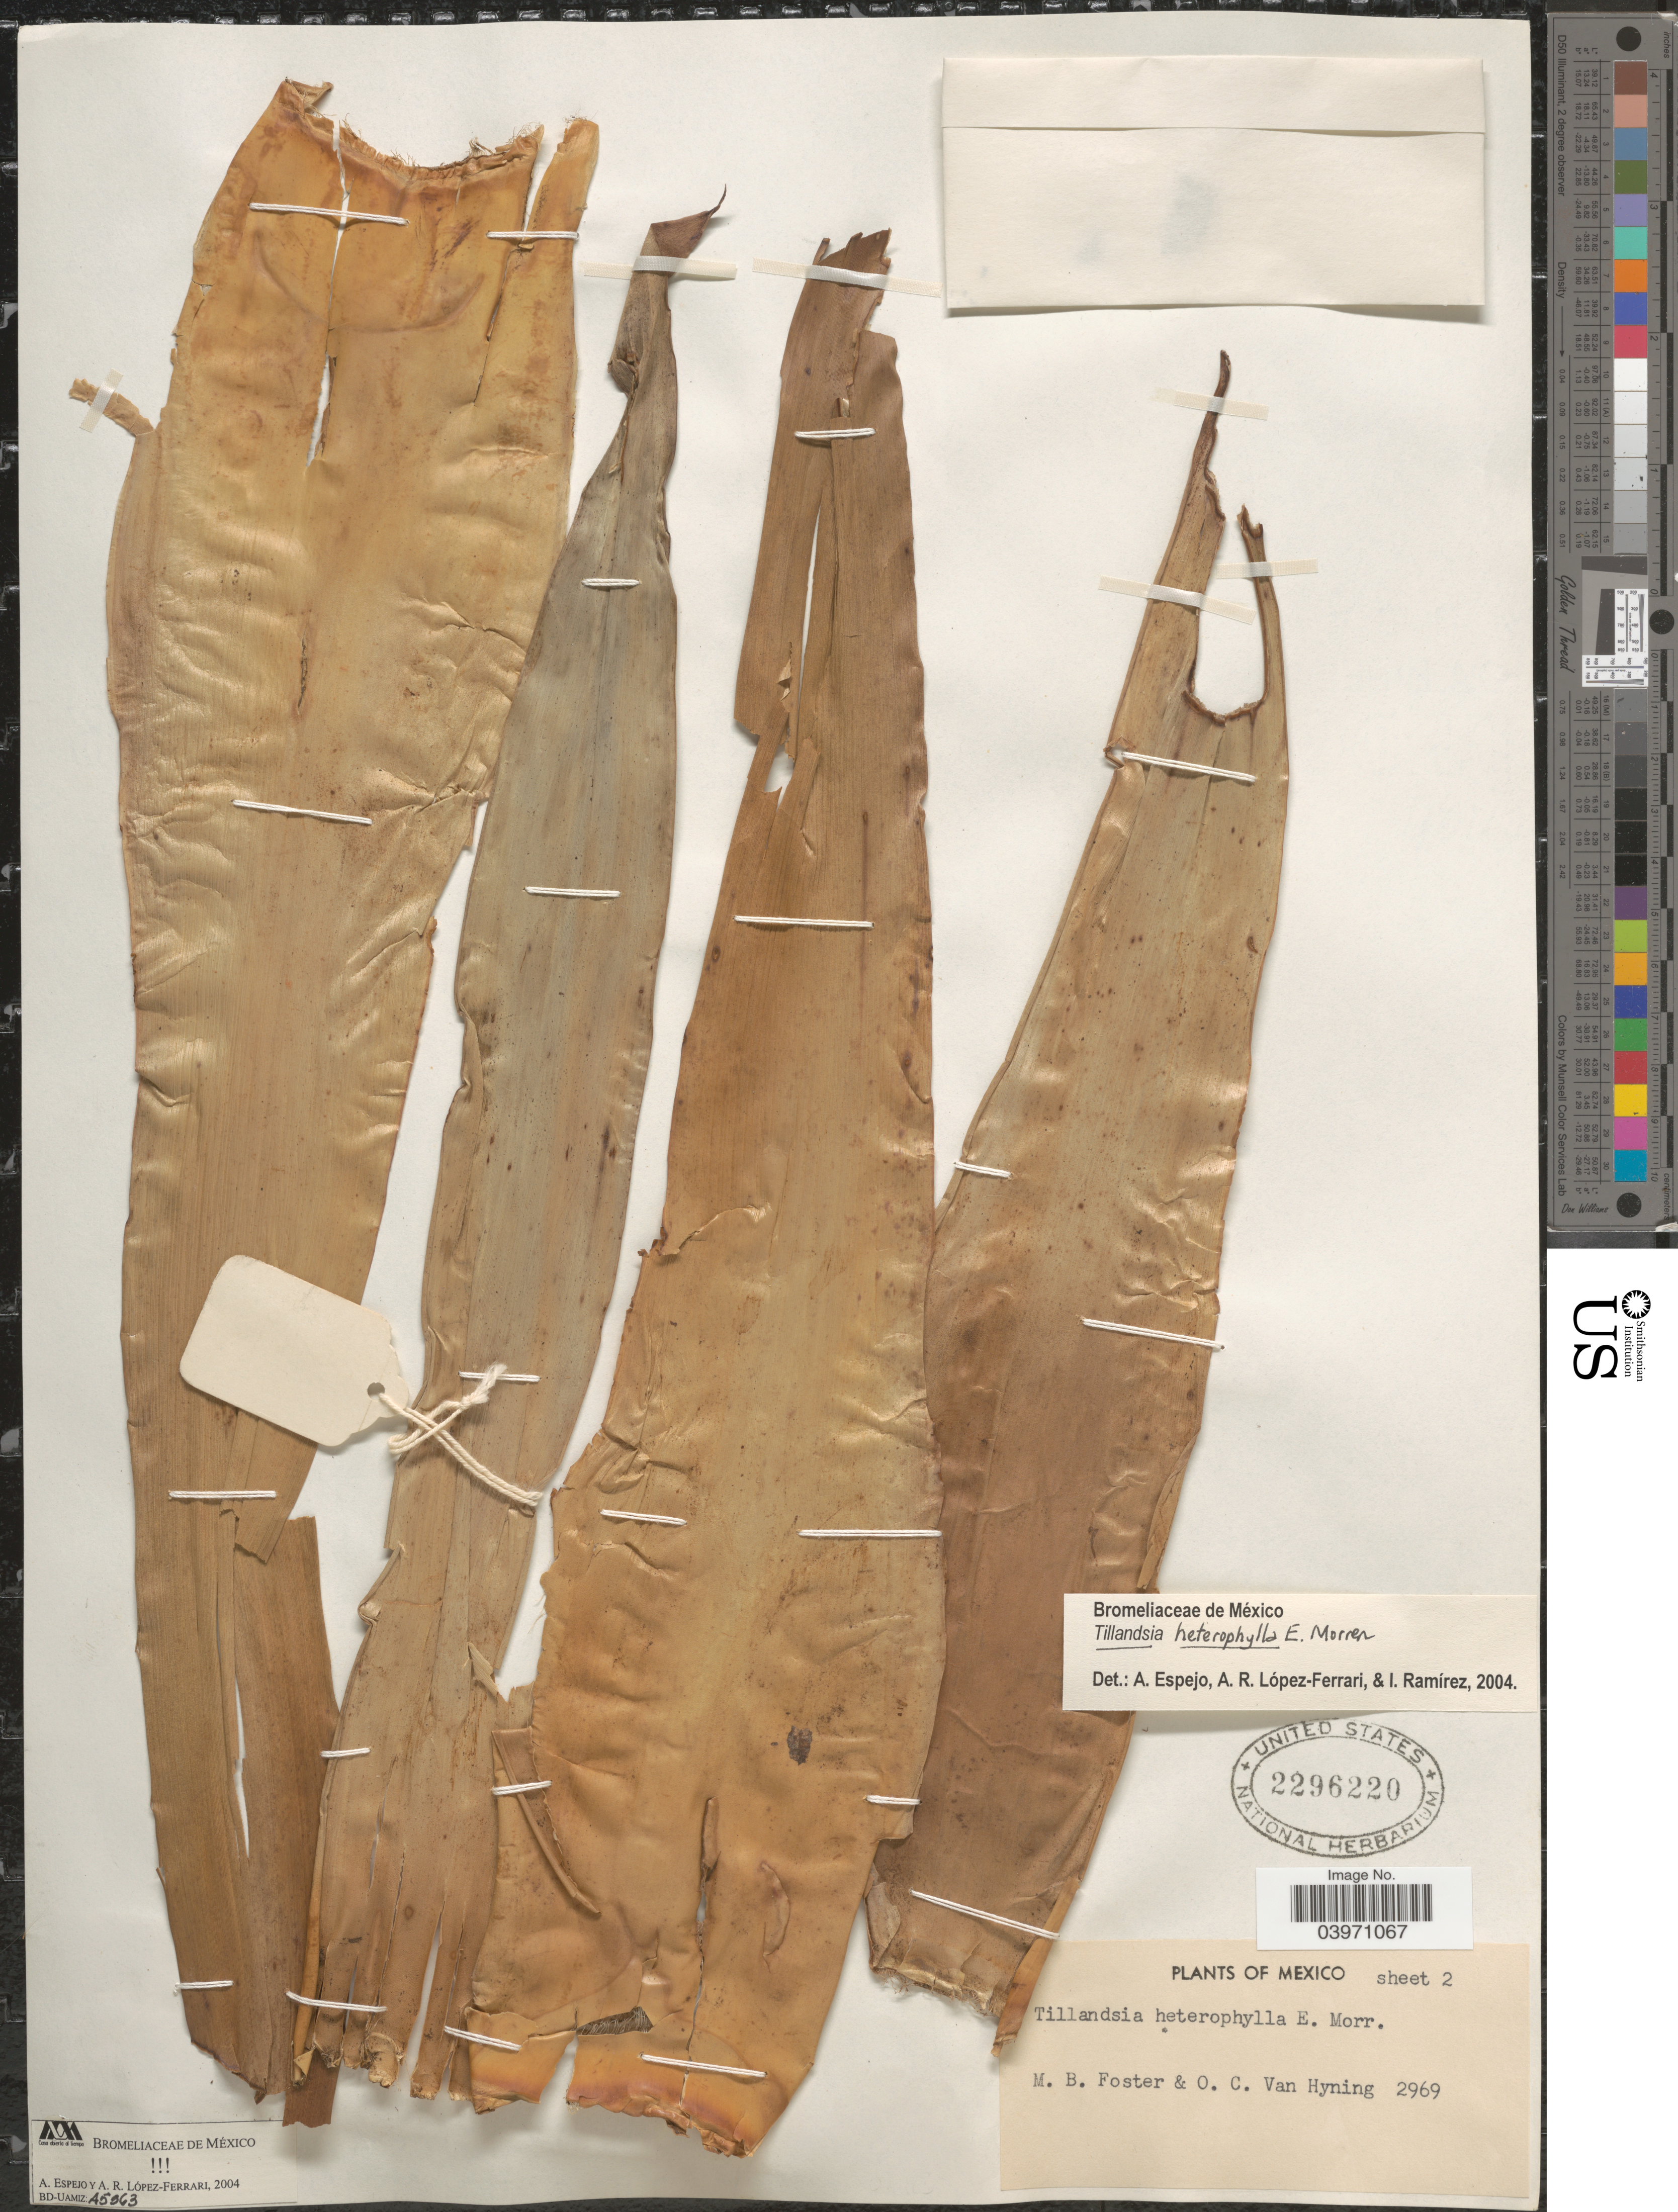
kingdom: Plantae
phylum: Tracheophyta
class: Liliopsida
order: Poales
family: Bromeliaceae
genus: Tillandsia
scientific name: Tillandsia heterophylla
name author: É. Morren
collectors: M. B. Foster & O. Van Hyning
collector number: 2969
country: Mexico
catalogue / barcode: US 2296220